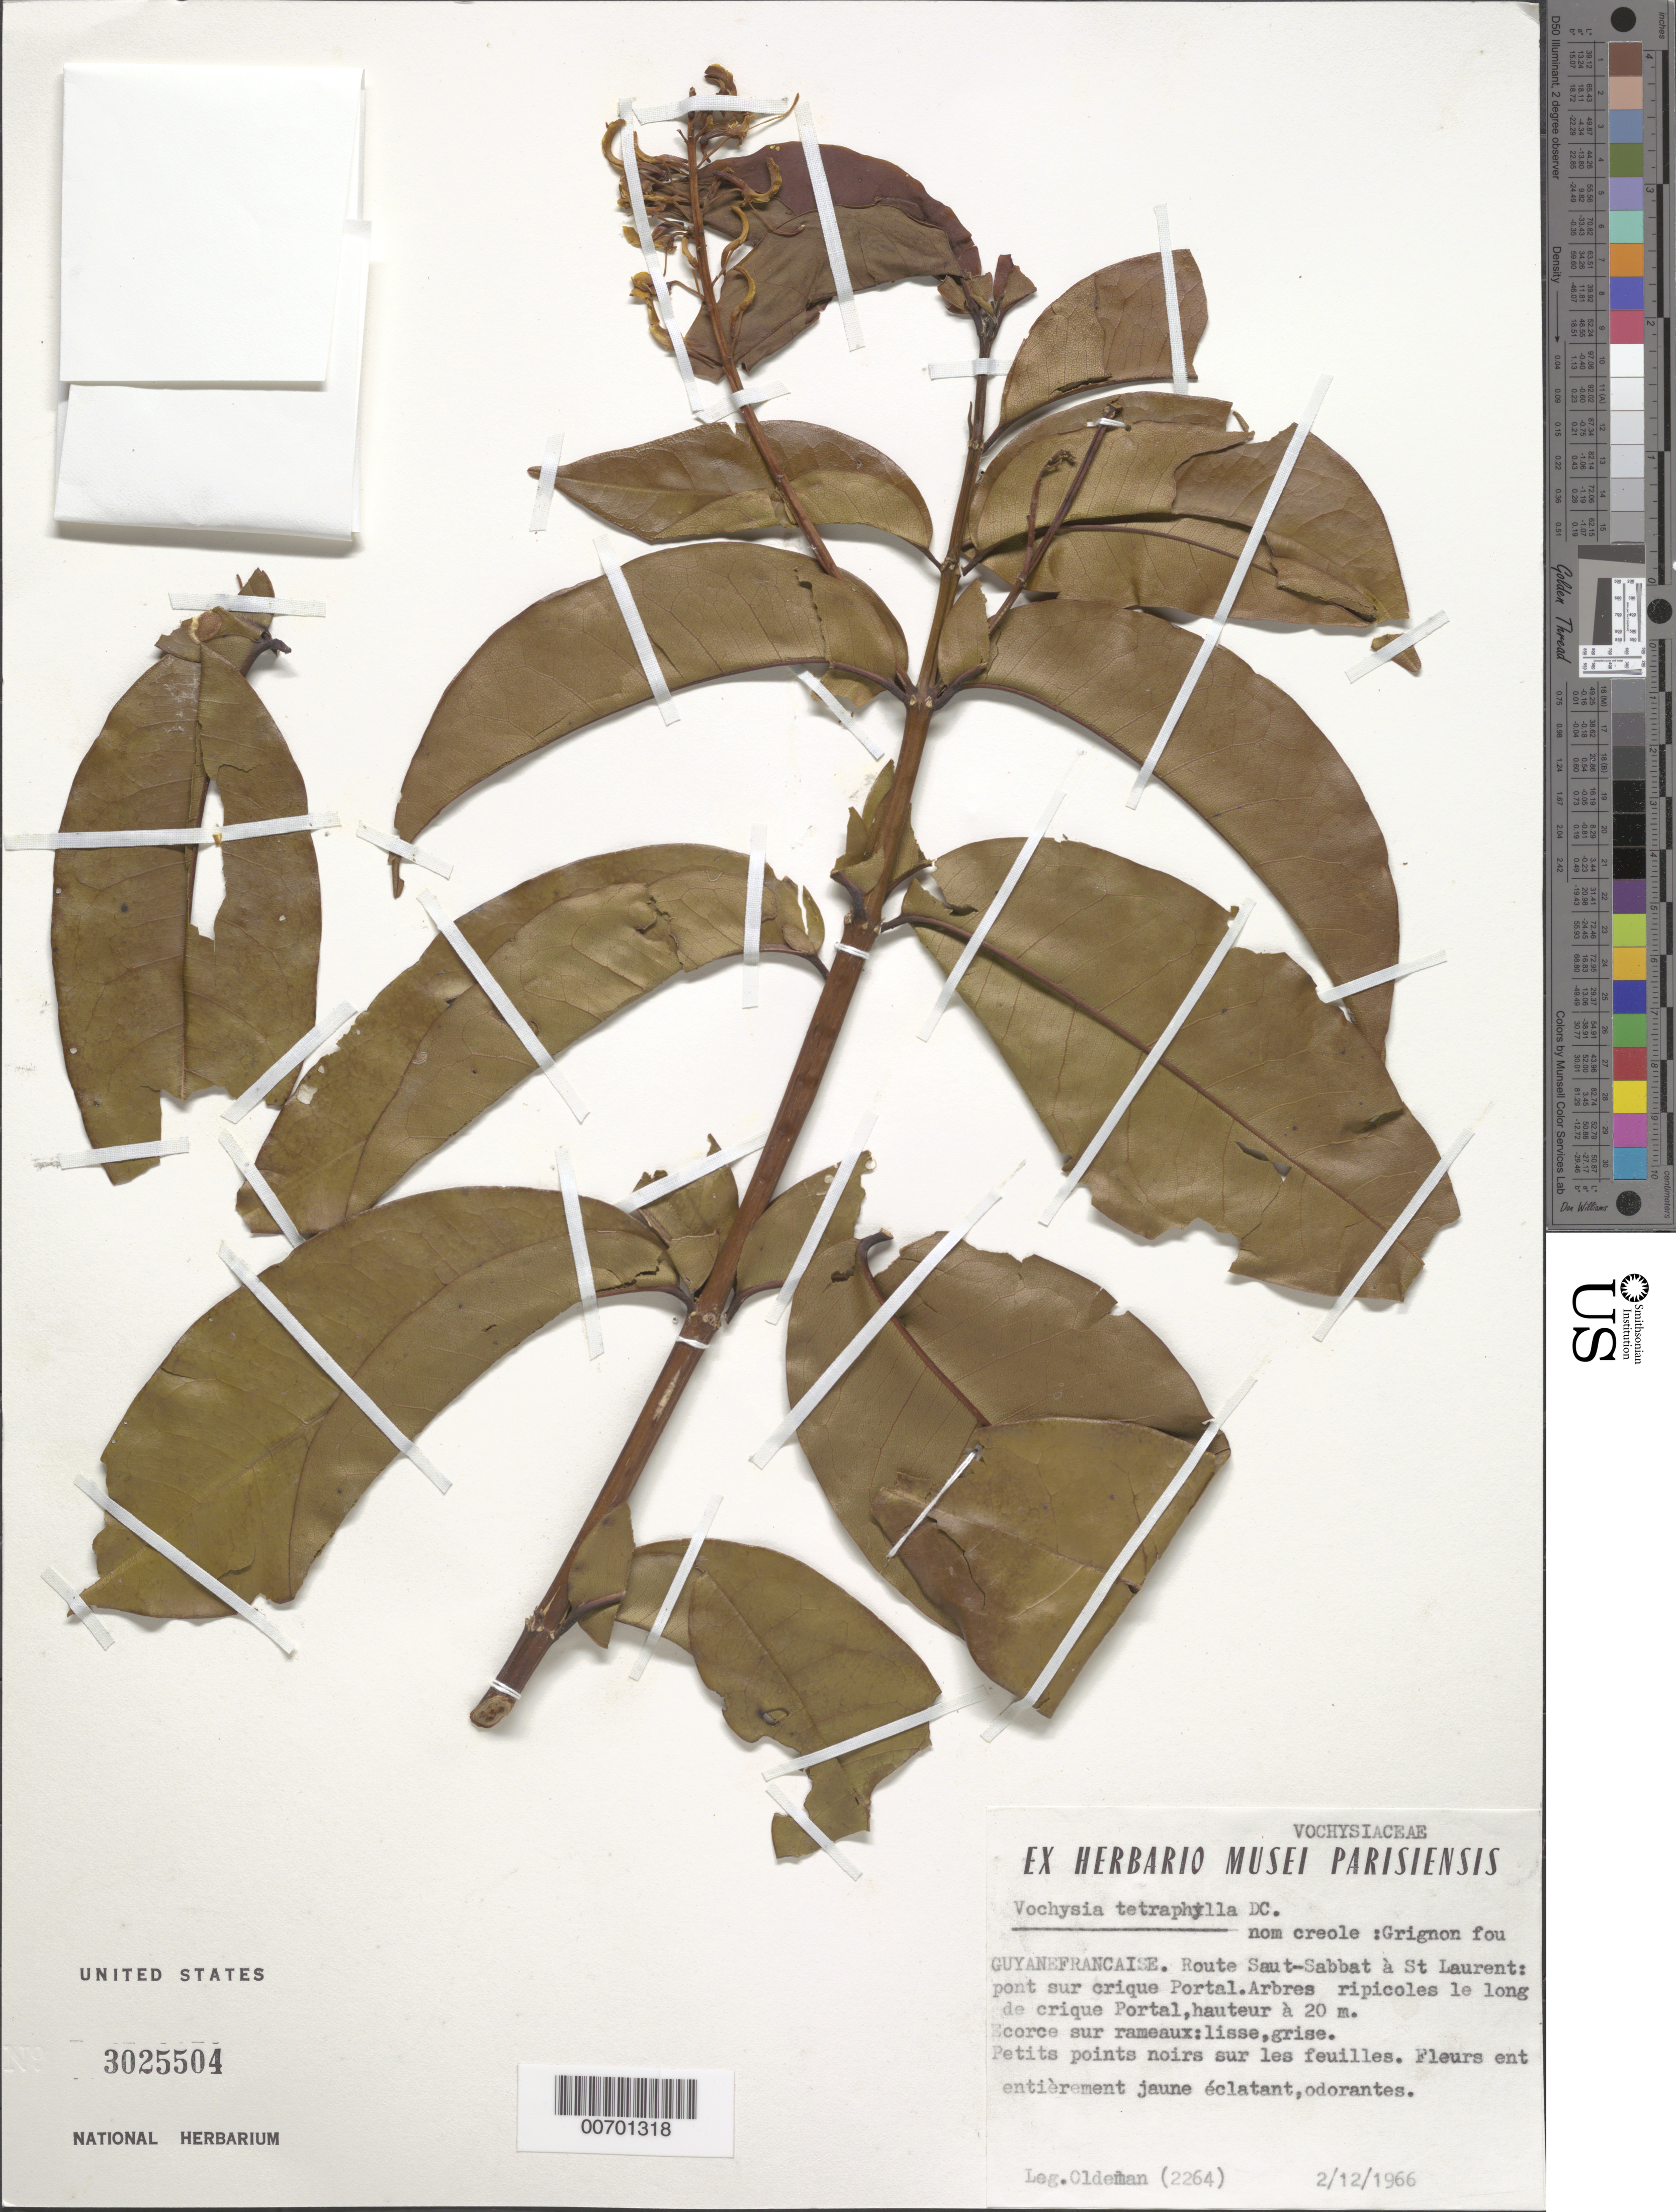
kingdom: Plantae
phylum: Tracheophyta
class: Magnoliopsida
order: Myrtales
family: Vochysiaceae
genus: Vochysia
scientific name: Vochysia tetraphylla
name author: (G. Mey.) DC.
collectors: R. Oldeman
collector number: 2264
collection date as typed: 2-Dec-66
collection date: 1966-12-02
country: French Guiana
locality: Route de Saut Sabbat a St. Laurent; pont sur crique Portal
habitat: Forêt ripicole le long de crique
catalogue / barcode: US 3025504